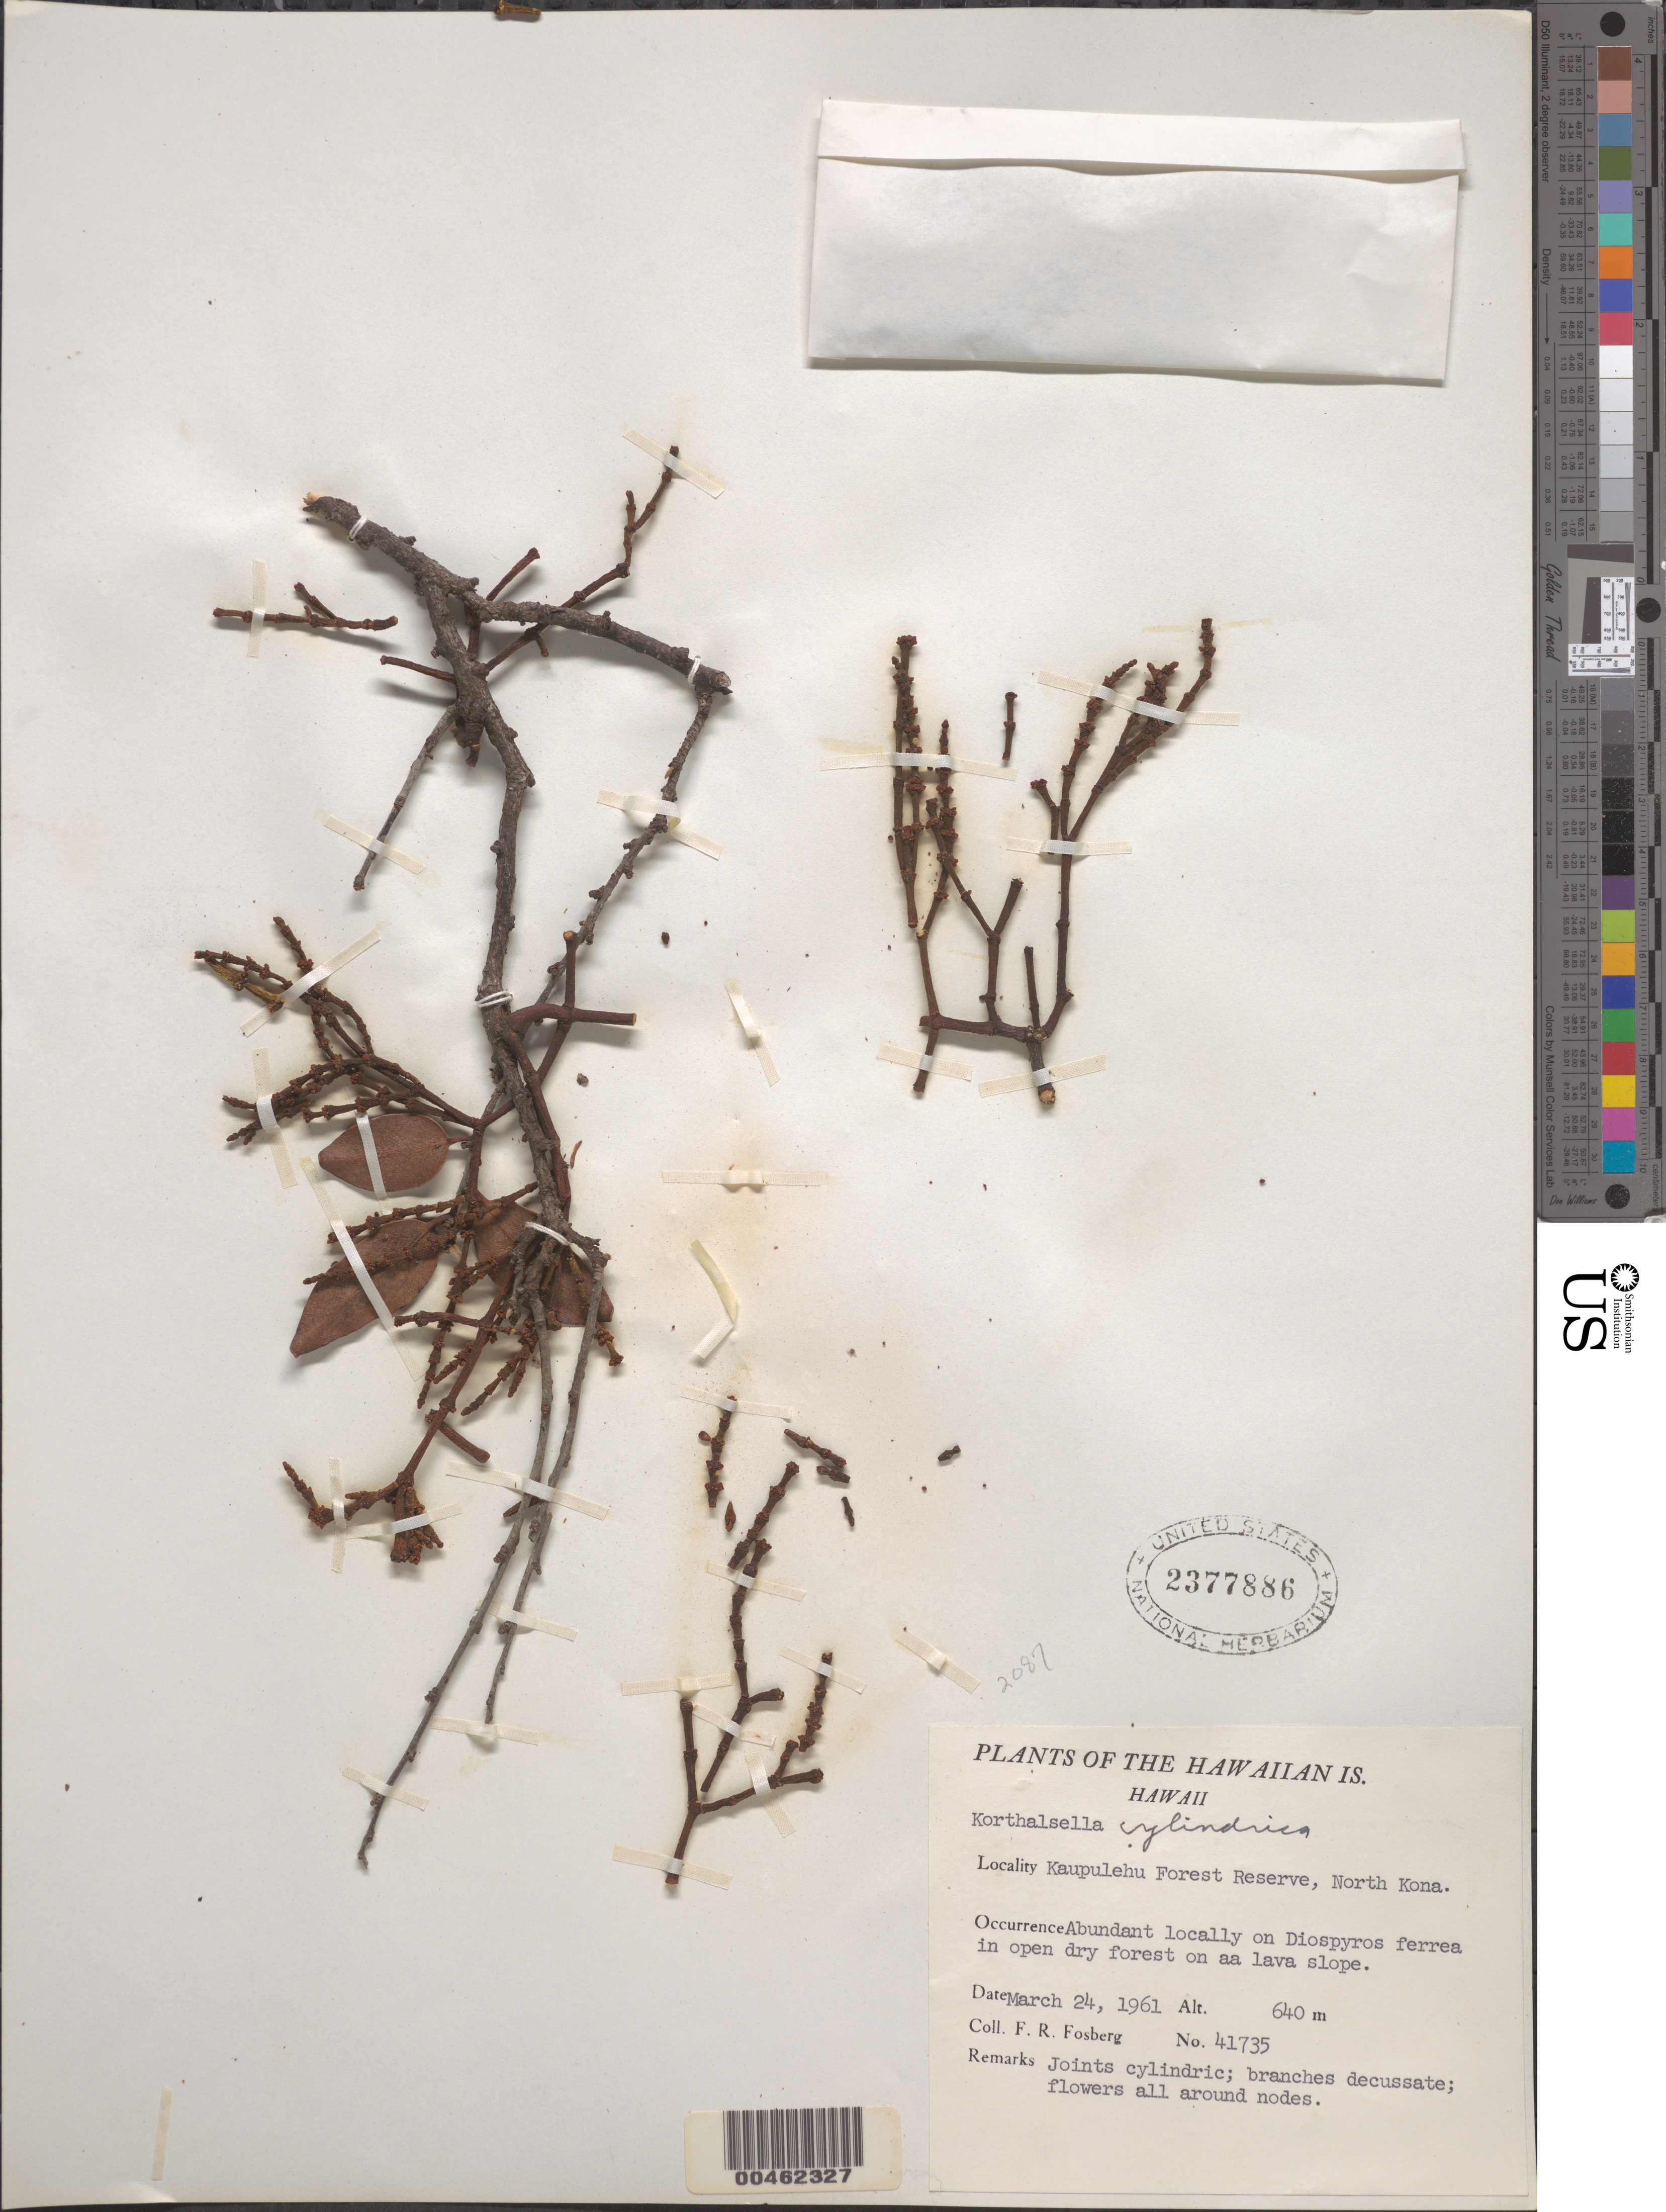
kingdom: Plantae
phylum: Tracheophyta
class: Magnoliopsida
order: Santalales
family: Viscaceae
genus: Korthalsella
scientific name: Korthalsella cylindrica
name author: (Tiegh.) Engl.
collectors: F. R. Fosberg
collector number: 41735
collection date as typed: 24 Mar 1961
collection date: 1961-03-24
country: United States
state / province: Hawaii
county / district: Hawaii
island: Hawaii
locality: Kaupulehu Forest Reserve, N Kona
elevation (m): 640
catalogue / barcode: US 2377886